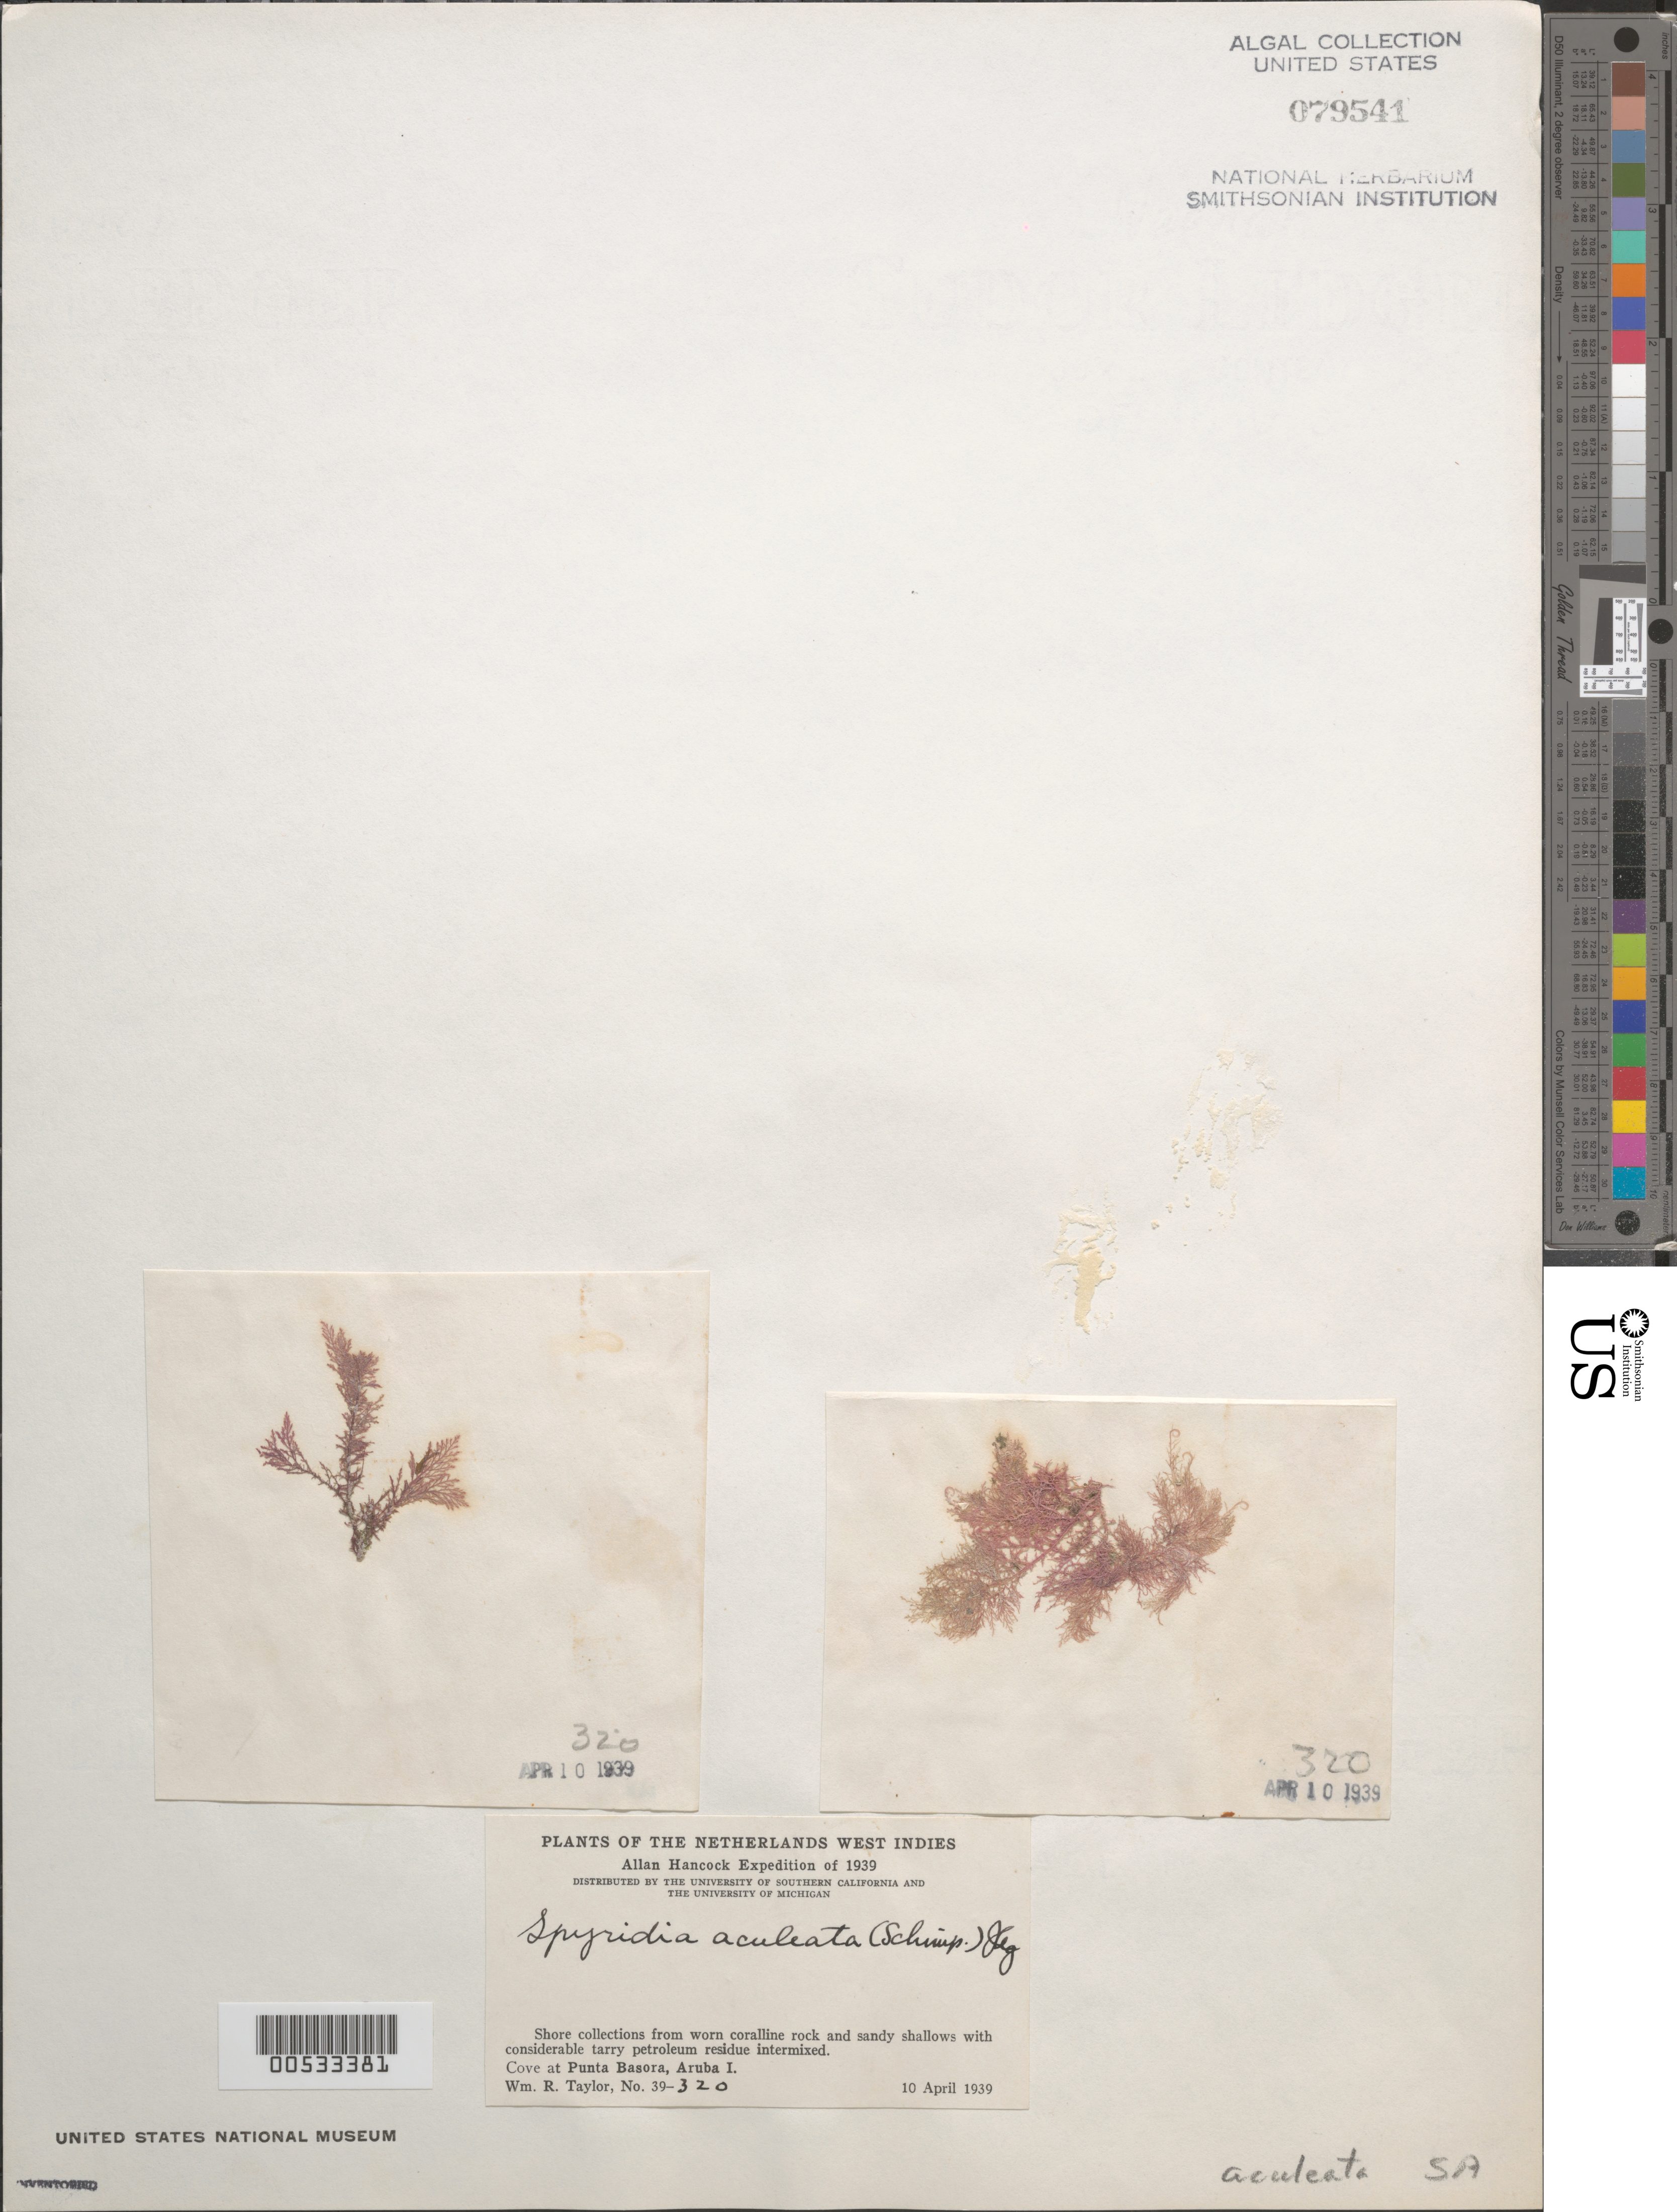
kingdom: Plantae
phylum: Rhodophyta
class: Florideophyceae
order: Ceramiales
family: Spyridiaceae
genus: Spyridia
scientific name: Spyridia aculeata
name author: (C. Agardh ex Decne.) Kütz.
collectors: W. R. Taylor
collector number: WRT 39-320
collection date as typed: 10 Apr 1939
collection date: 1939-04-10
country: Aruba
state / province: ABC Islands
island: Aruba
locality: Cove at Punta Basora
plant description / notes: Allan Hancock Expedition of 1939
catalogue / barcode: US 79541